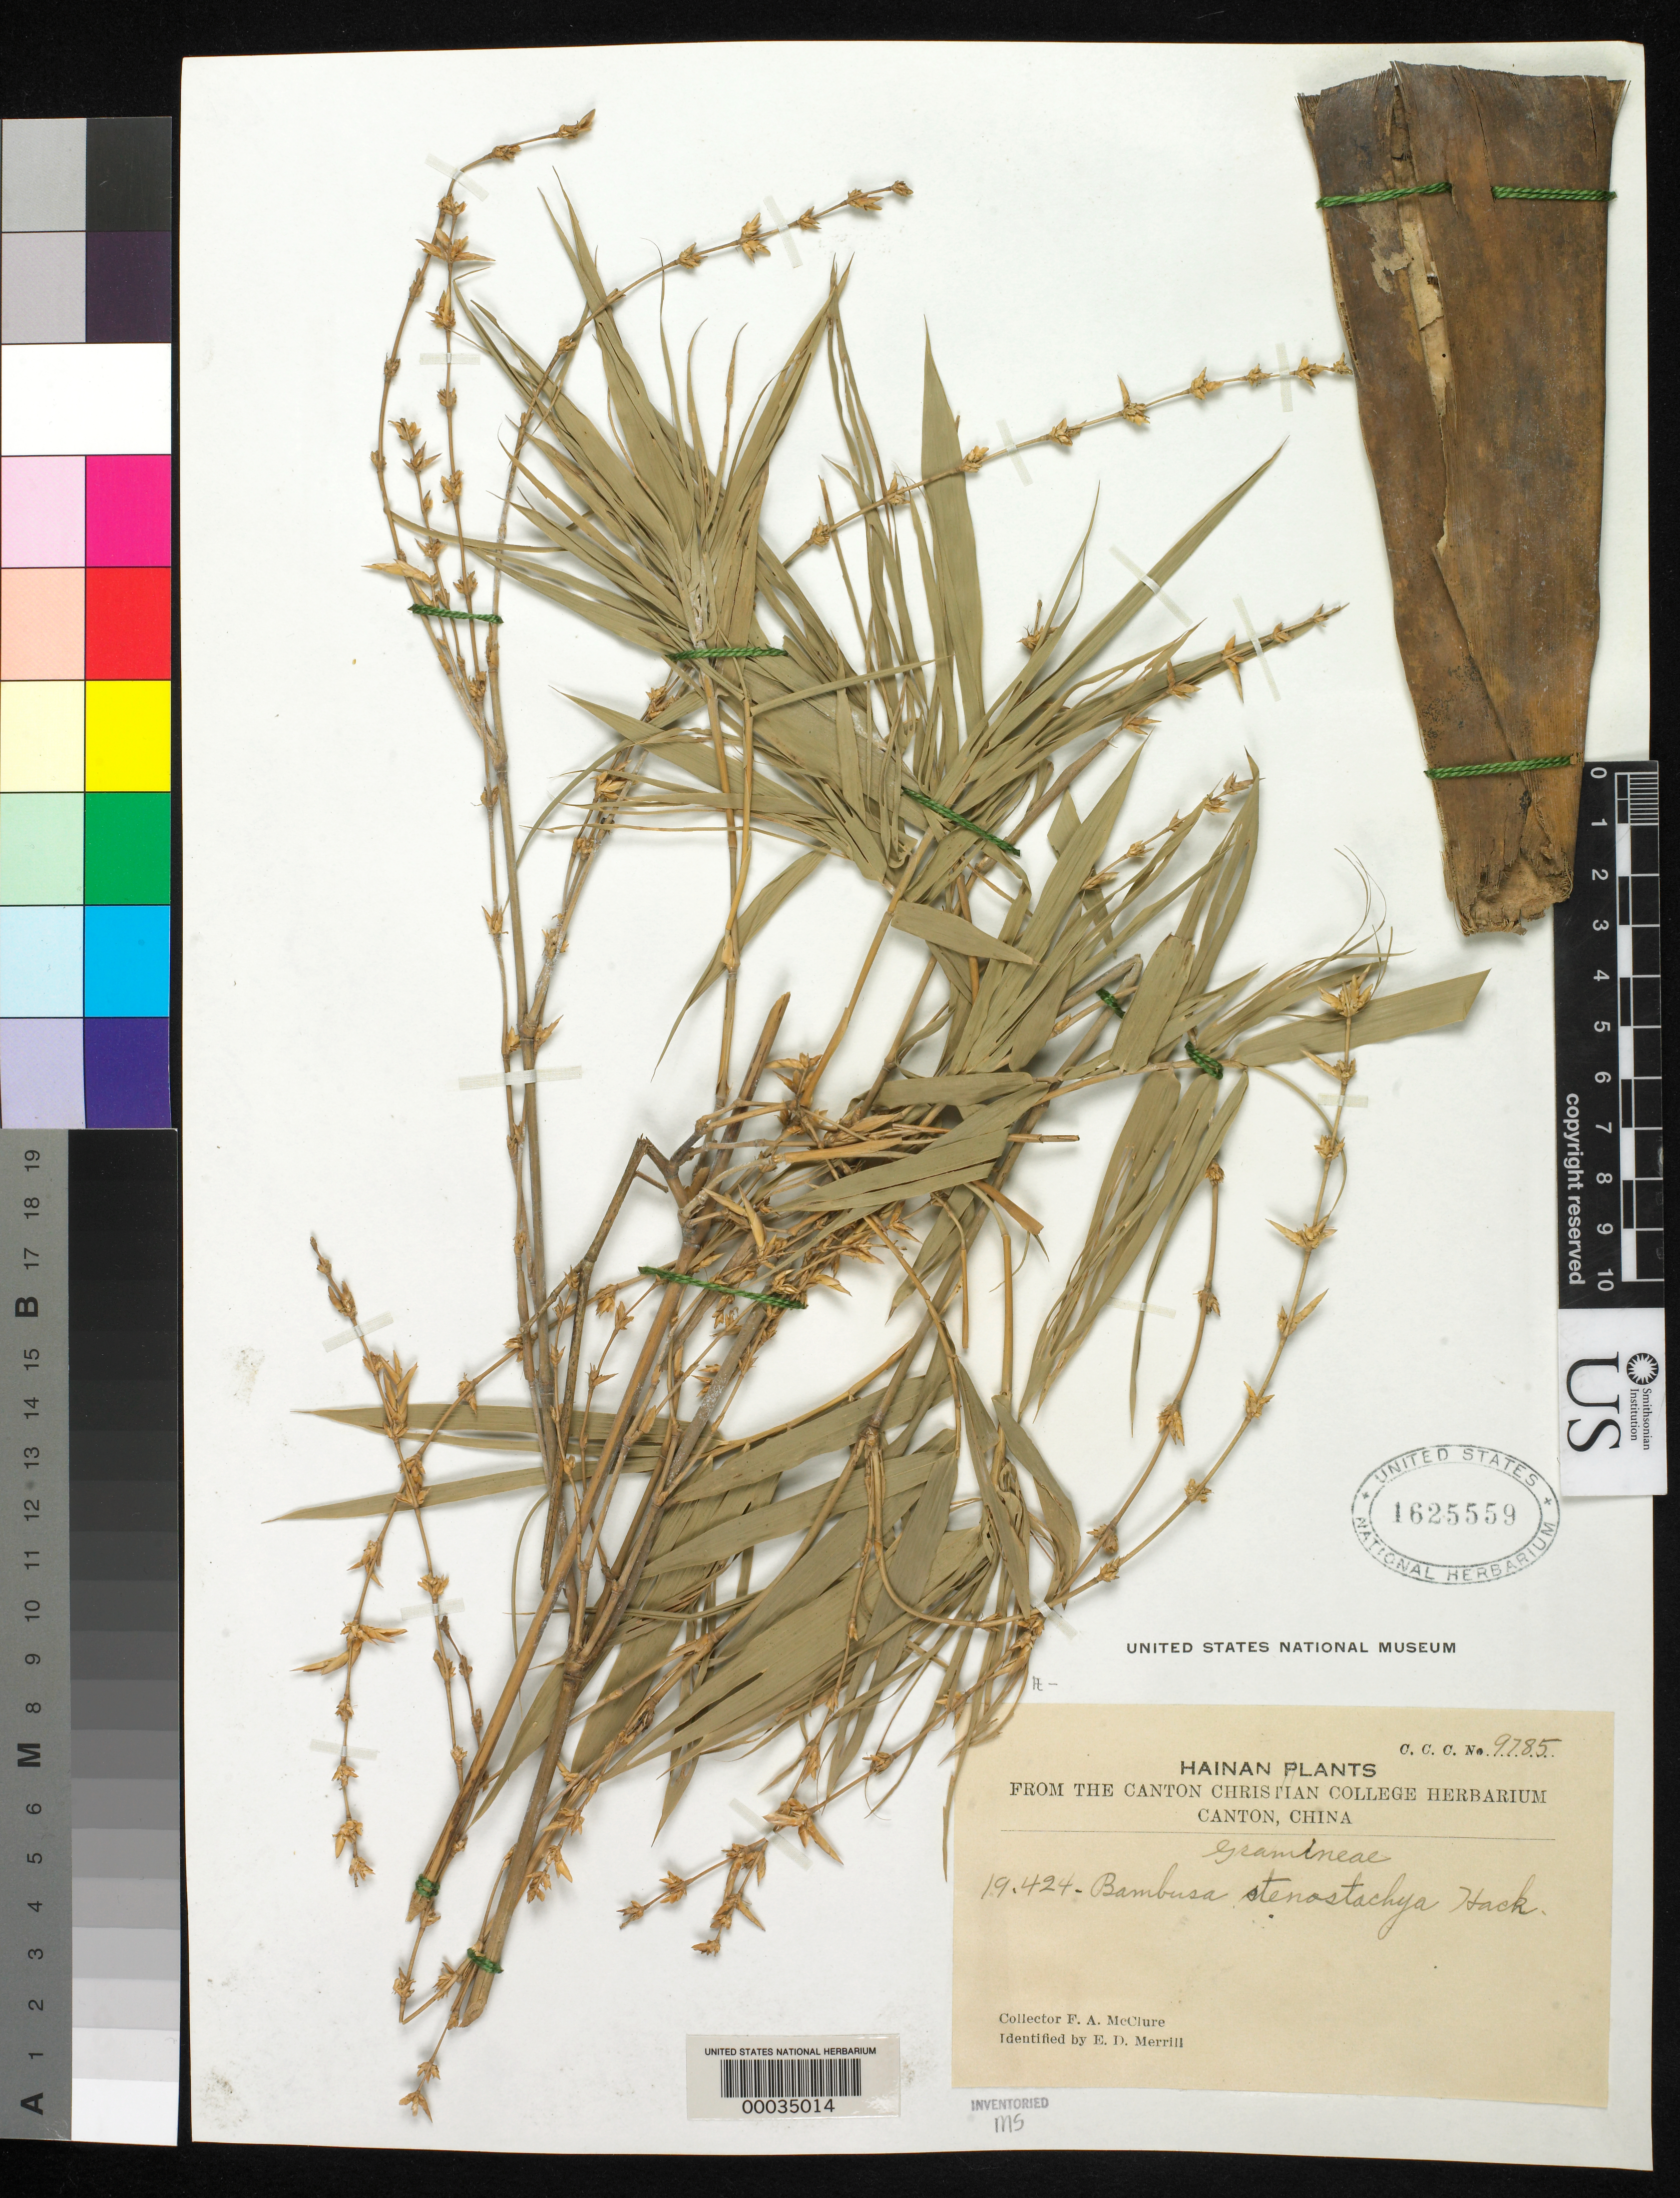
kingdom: Plantae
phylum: Tracheophyta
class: Liliopsida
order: Poales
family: Poaceae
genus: Bambusa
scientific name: Bambusa stenostachya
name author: Hack.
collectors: F. A. McClure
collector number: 19-424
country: China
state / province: Hainan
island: Hainan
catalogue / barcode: US 1625559